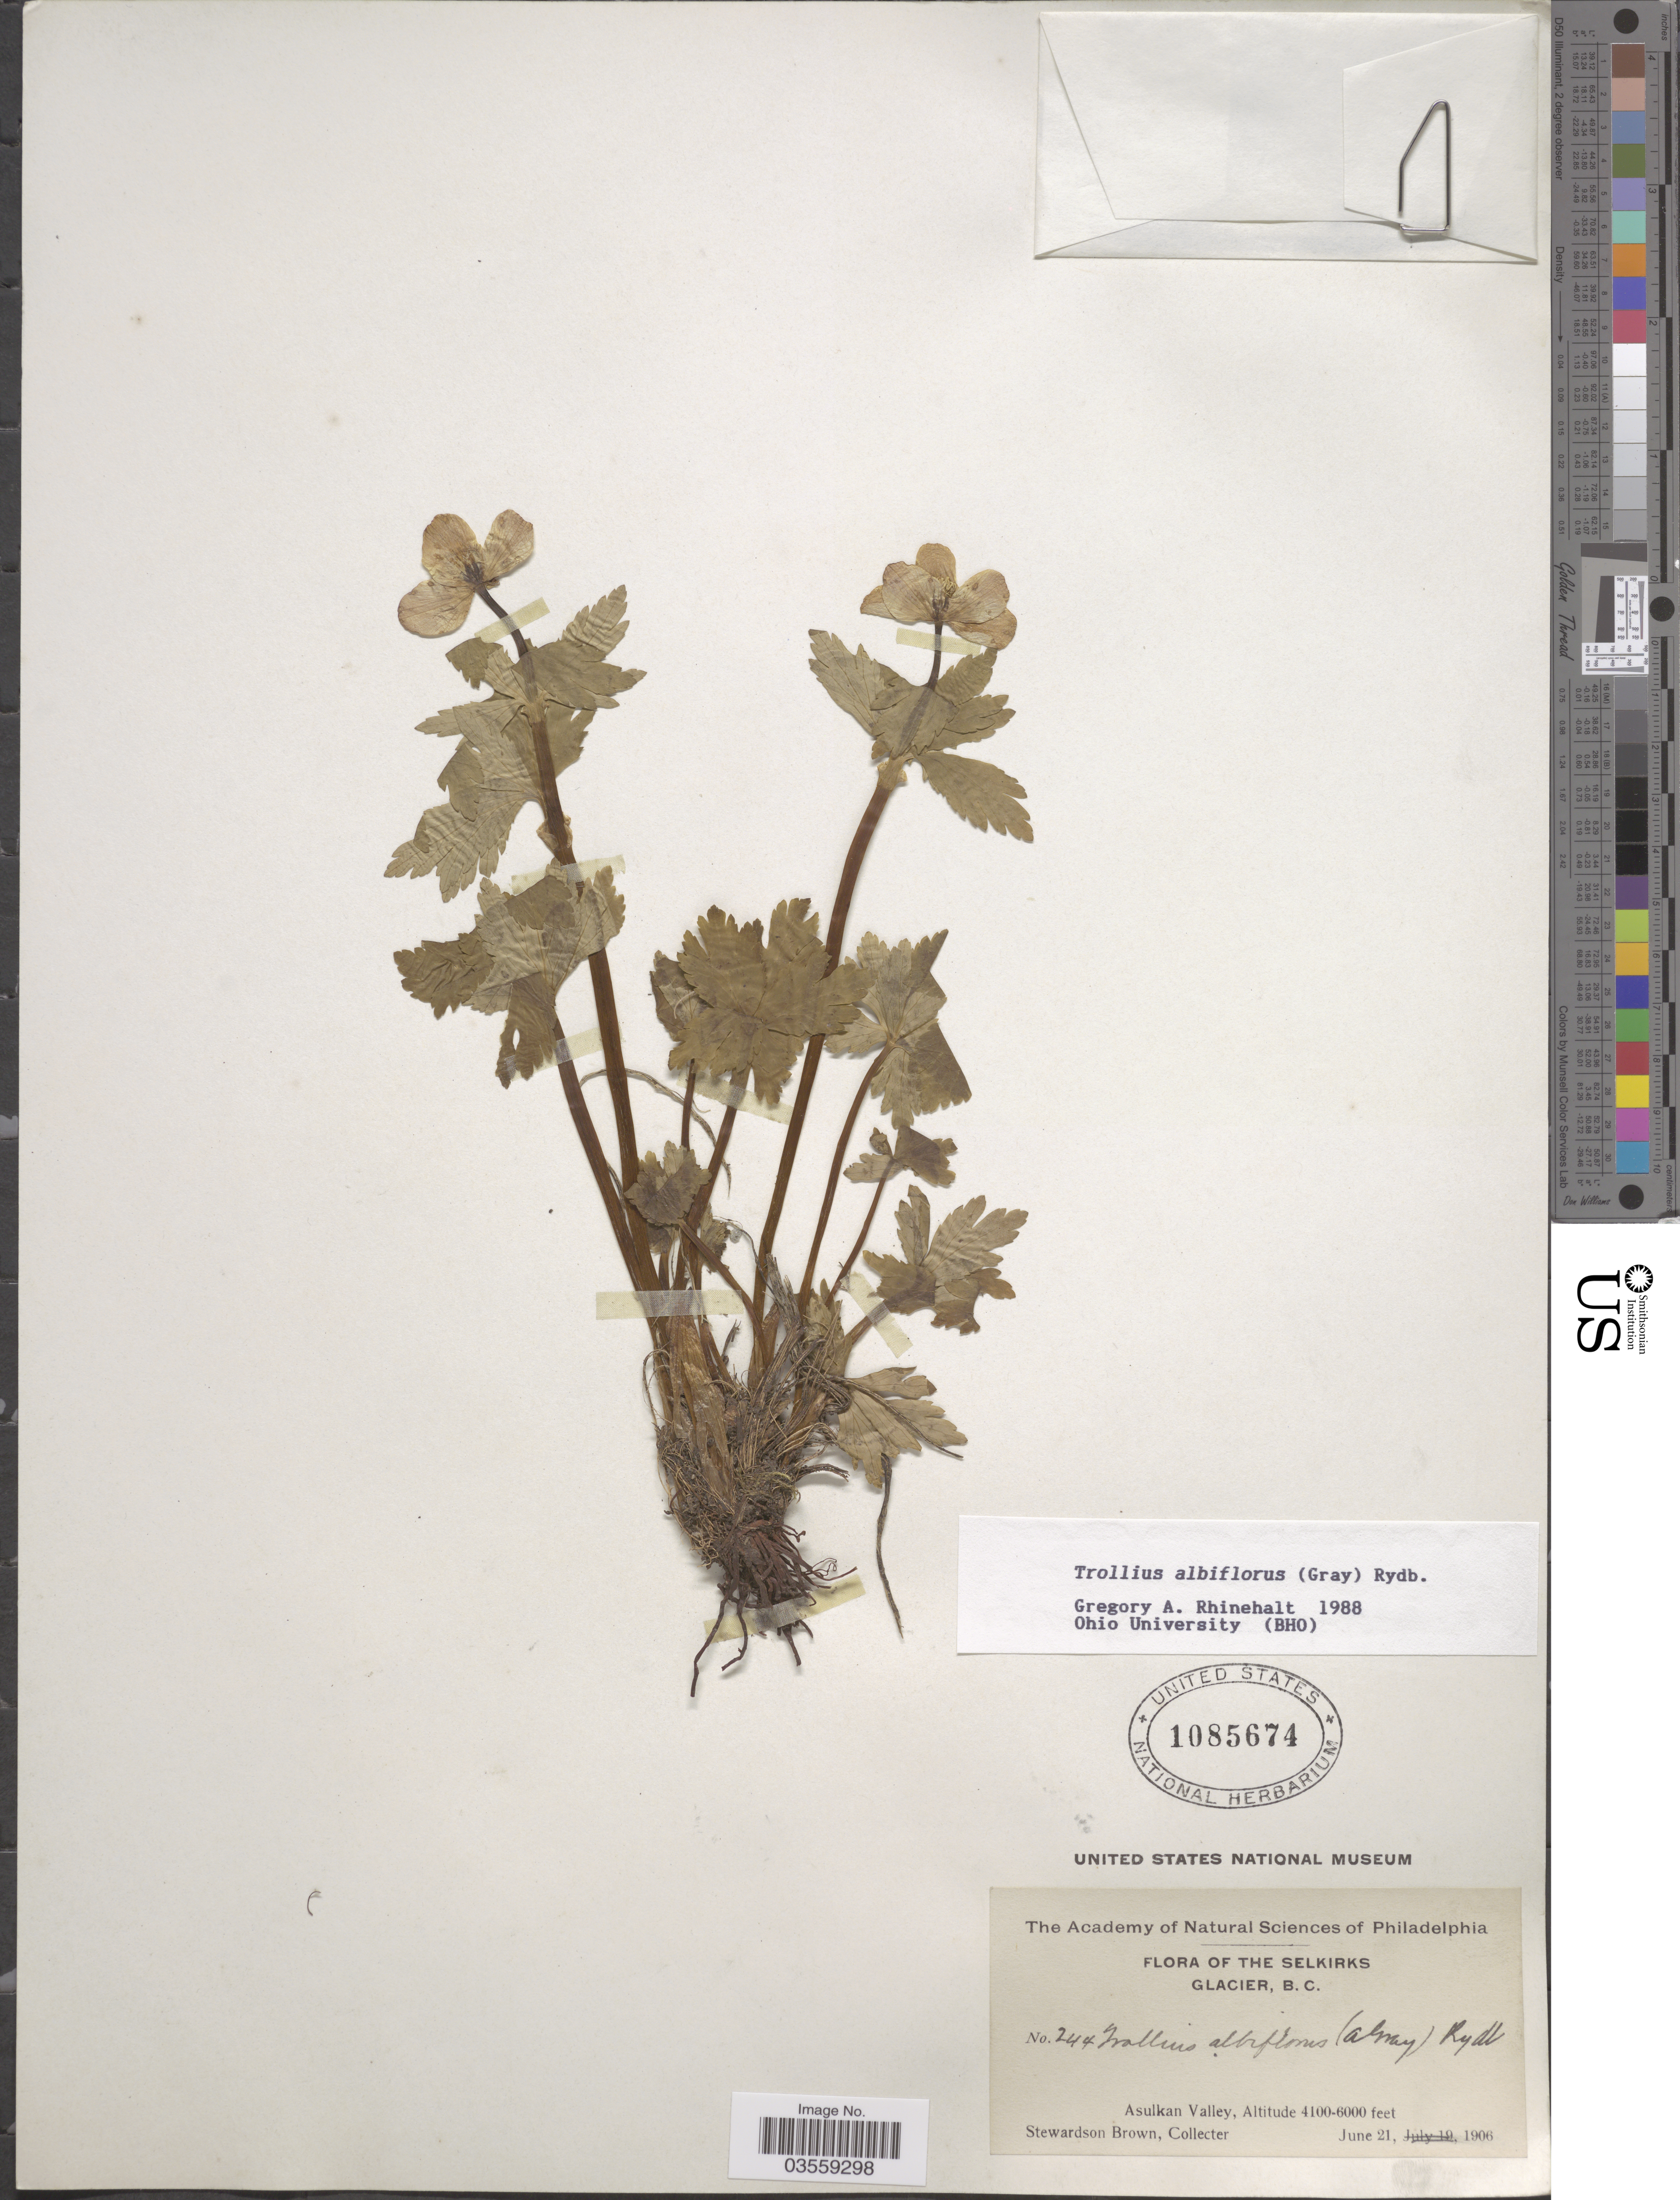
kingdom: Plantae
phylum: Tracheophyta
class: Magnoliopsida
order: Ranunculales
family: Ranunculaceae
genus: Trollius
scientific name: Trollius albiflorus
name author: (A. Gray) Rydb.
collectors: S. Brown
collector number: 244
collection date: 1906-06-21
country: Canada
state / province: British Columbia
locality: The Selkirks. Glacier. Asulkan Valley.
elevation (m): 1250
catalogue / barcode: US 1085674